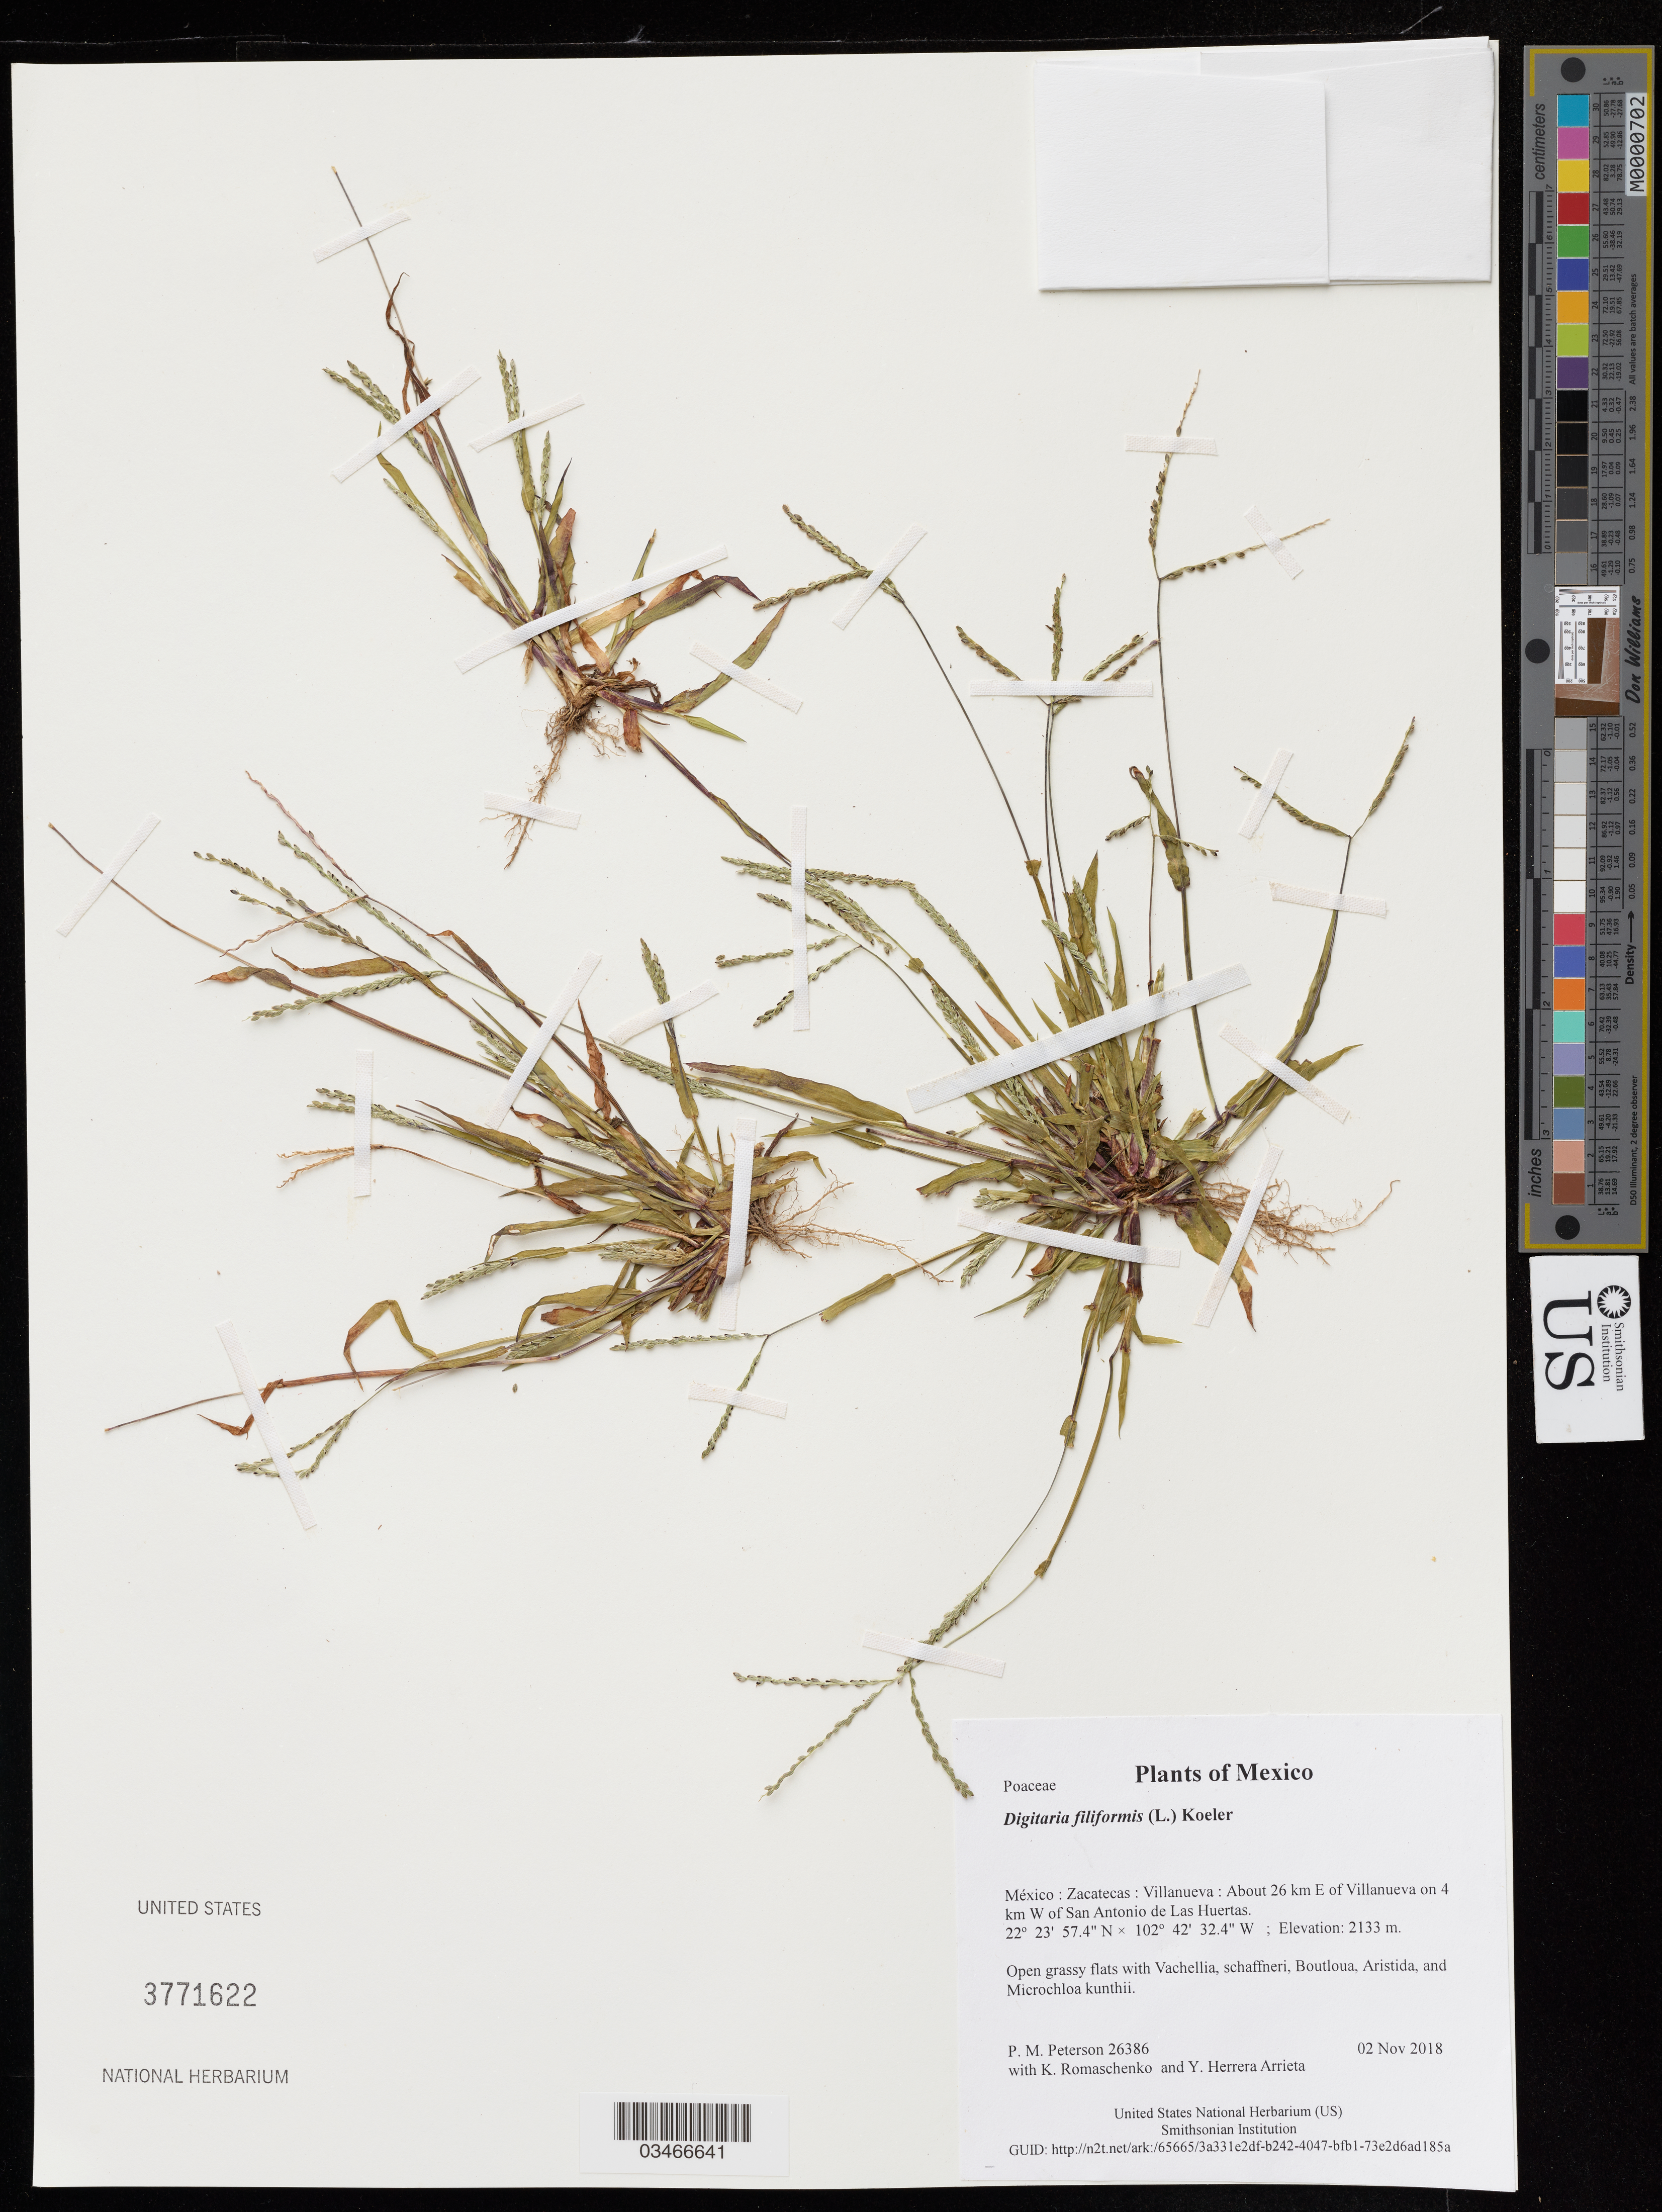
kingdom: Plantae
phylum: Tracheophyta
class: Liliopsida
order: Poales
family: Poaceae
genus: Digitaria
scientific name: Digitaria filiformis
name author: (L.) Koeler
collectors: P. M. Peterson, K. Romaschenko & Y. Herrera Arrieta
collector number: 26386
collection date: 2018-11-02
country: México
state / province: Zacatecas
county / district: Villanueva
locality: About 26 km E of Villanueva on 4 km W of San Antonio de Las Huertas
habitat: Open grassy flats with Vachellia, schaffneri, Boutloua, Aristida, and Microchloa kunthii.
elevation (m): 2133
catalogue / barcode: US 3771622